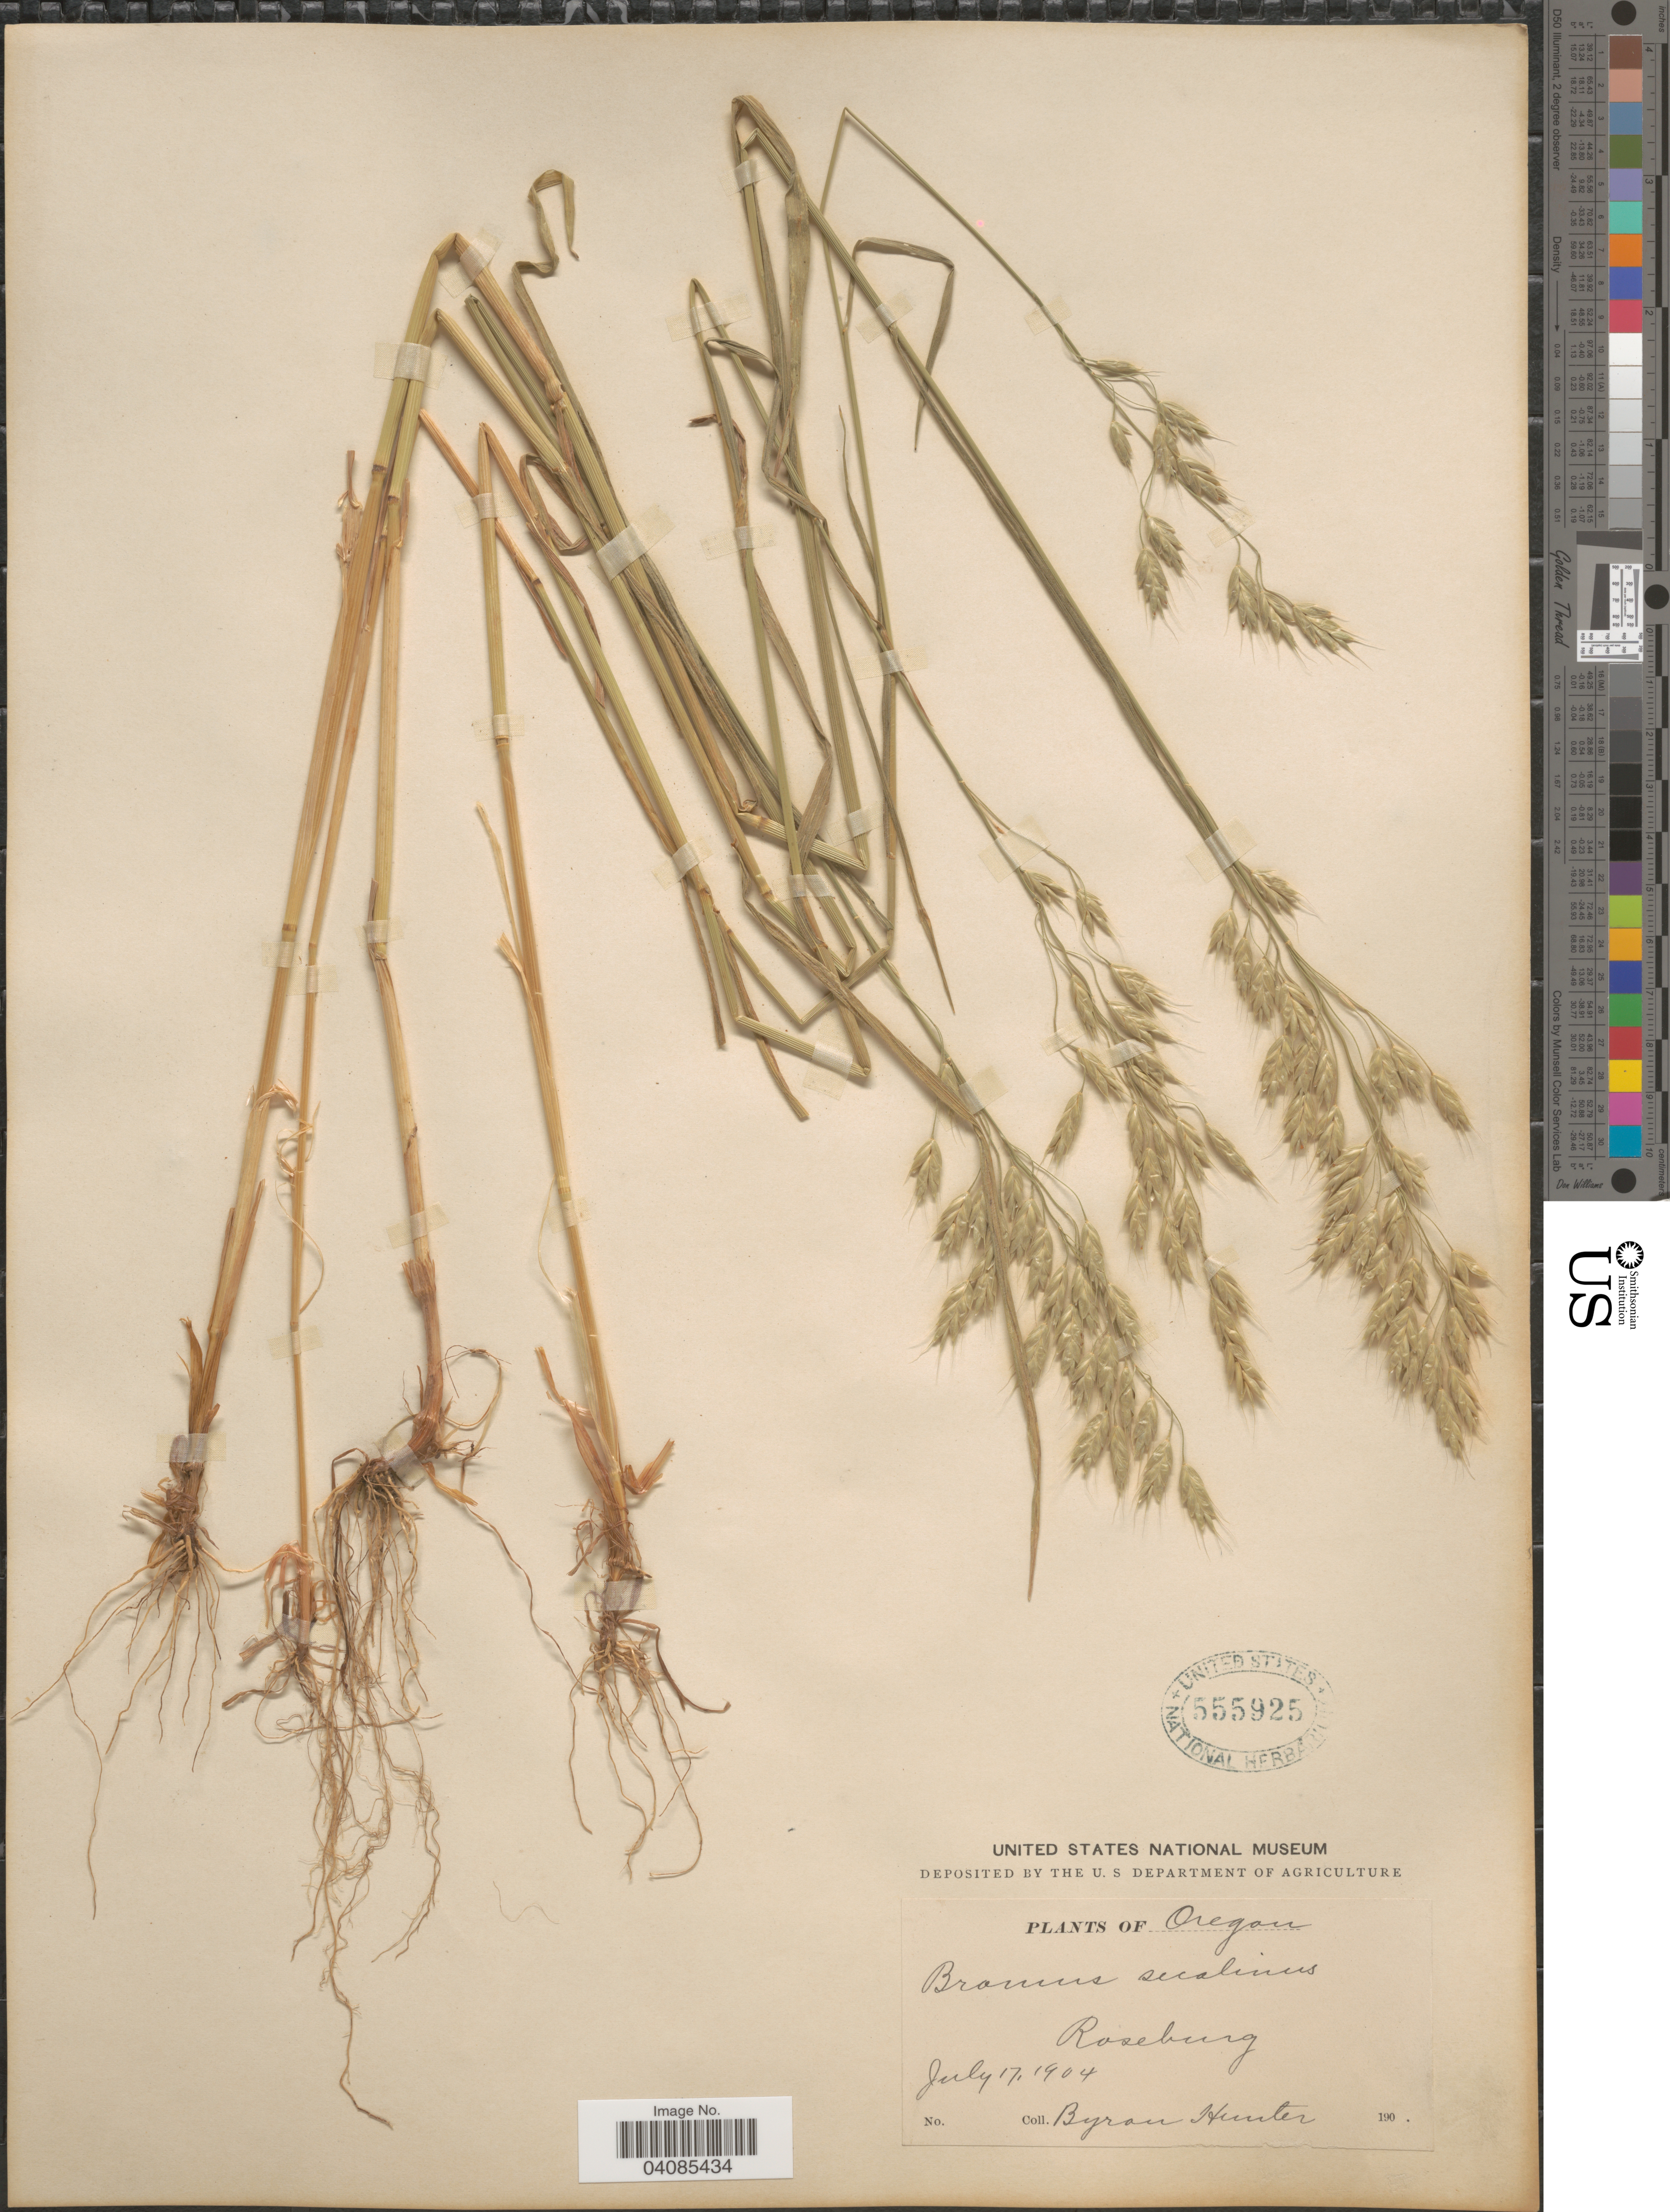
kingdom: Plantae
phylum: Tracheophyta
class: Liliopsida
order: Poales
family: Poaceae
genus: Bromus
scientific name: Bromus secalinus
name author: L.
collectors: B. Hunter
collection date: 1904-07-17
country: United States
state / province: Oregon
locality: Roseburg.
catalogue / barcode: US 555925